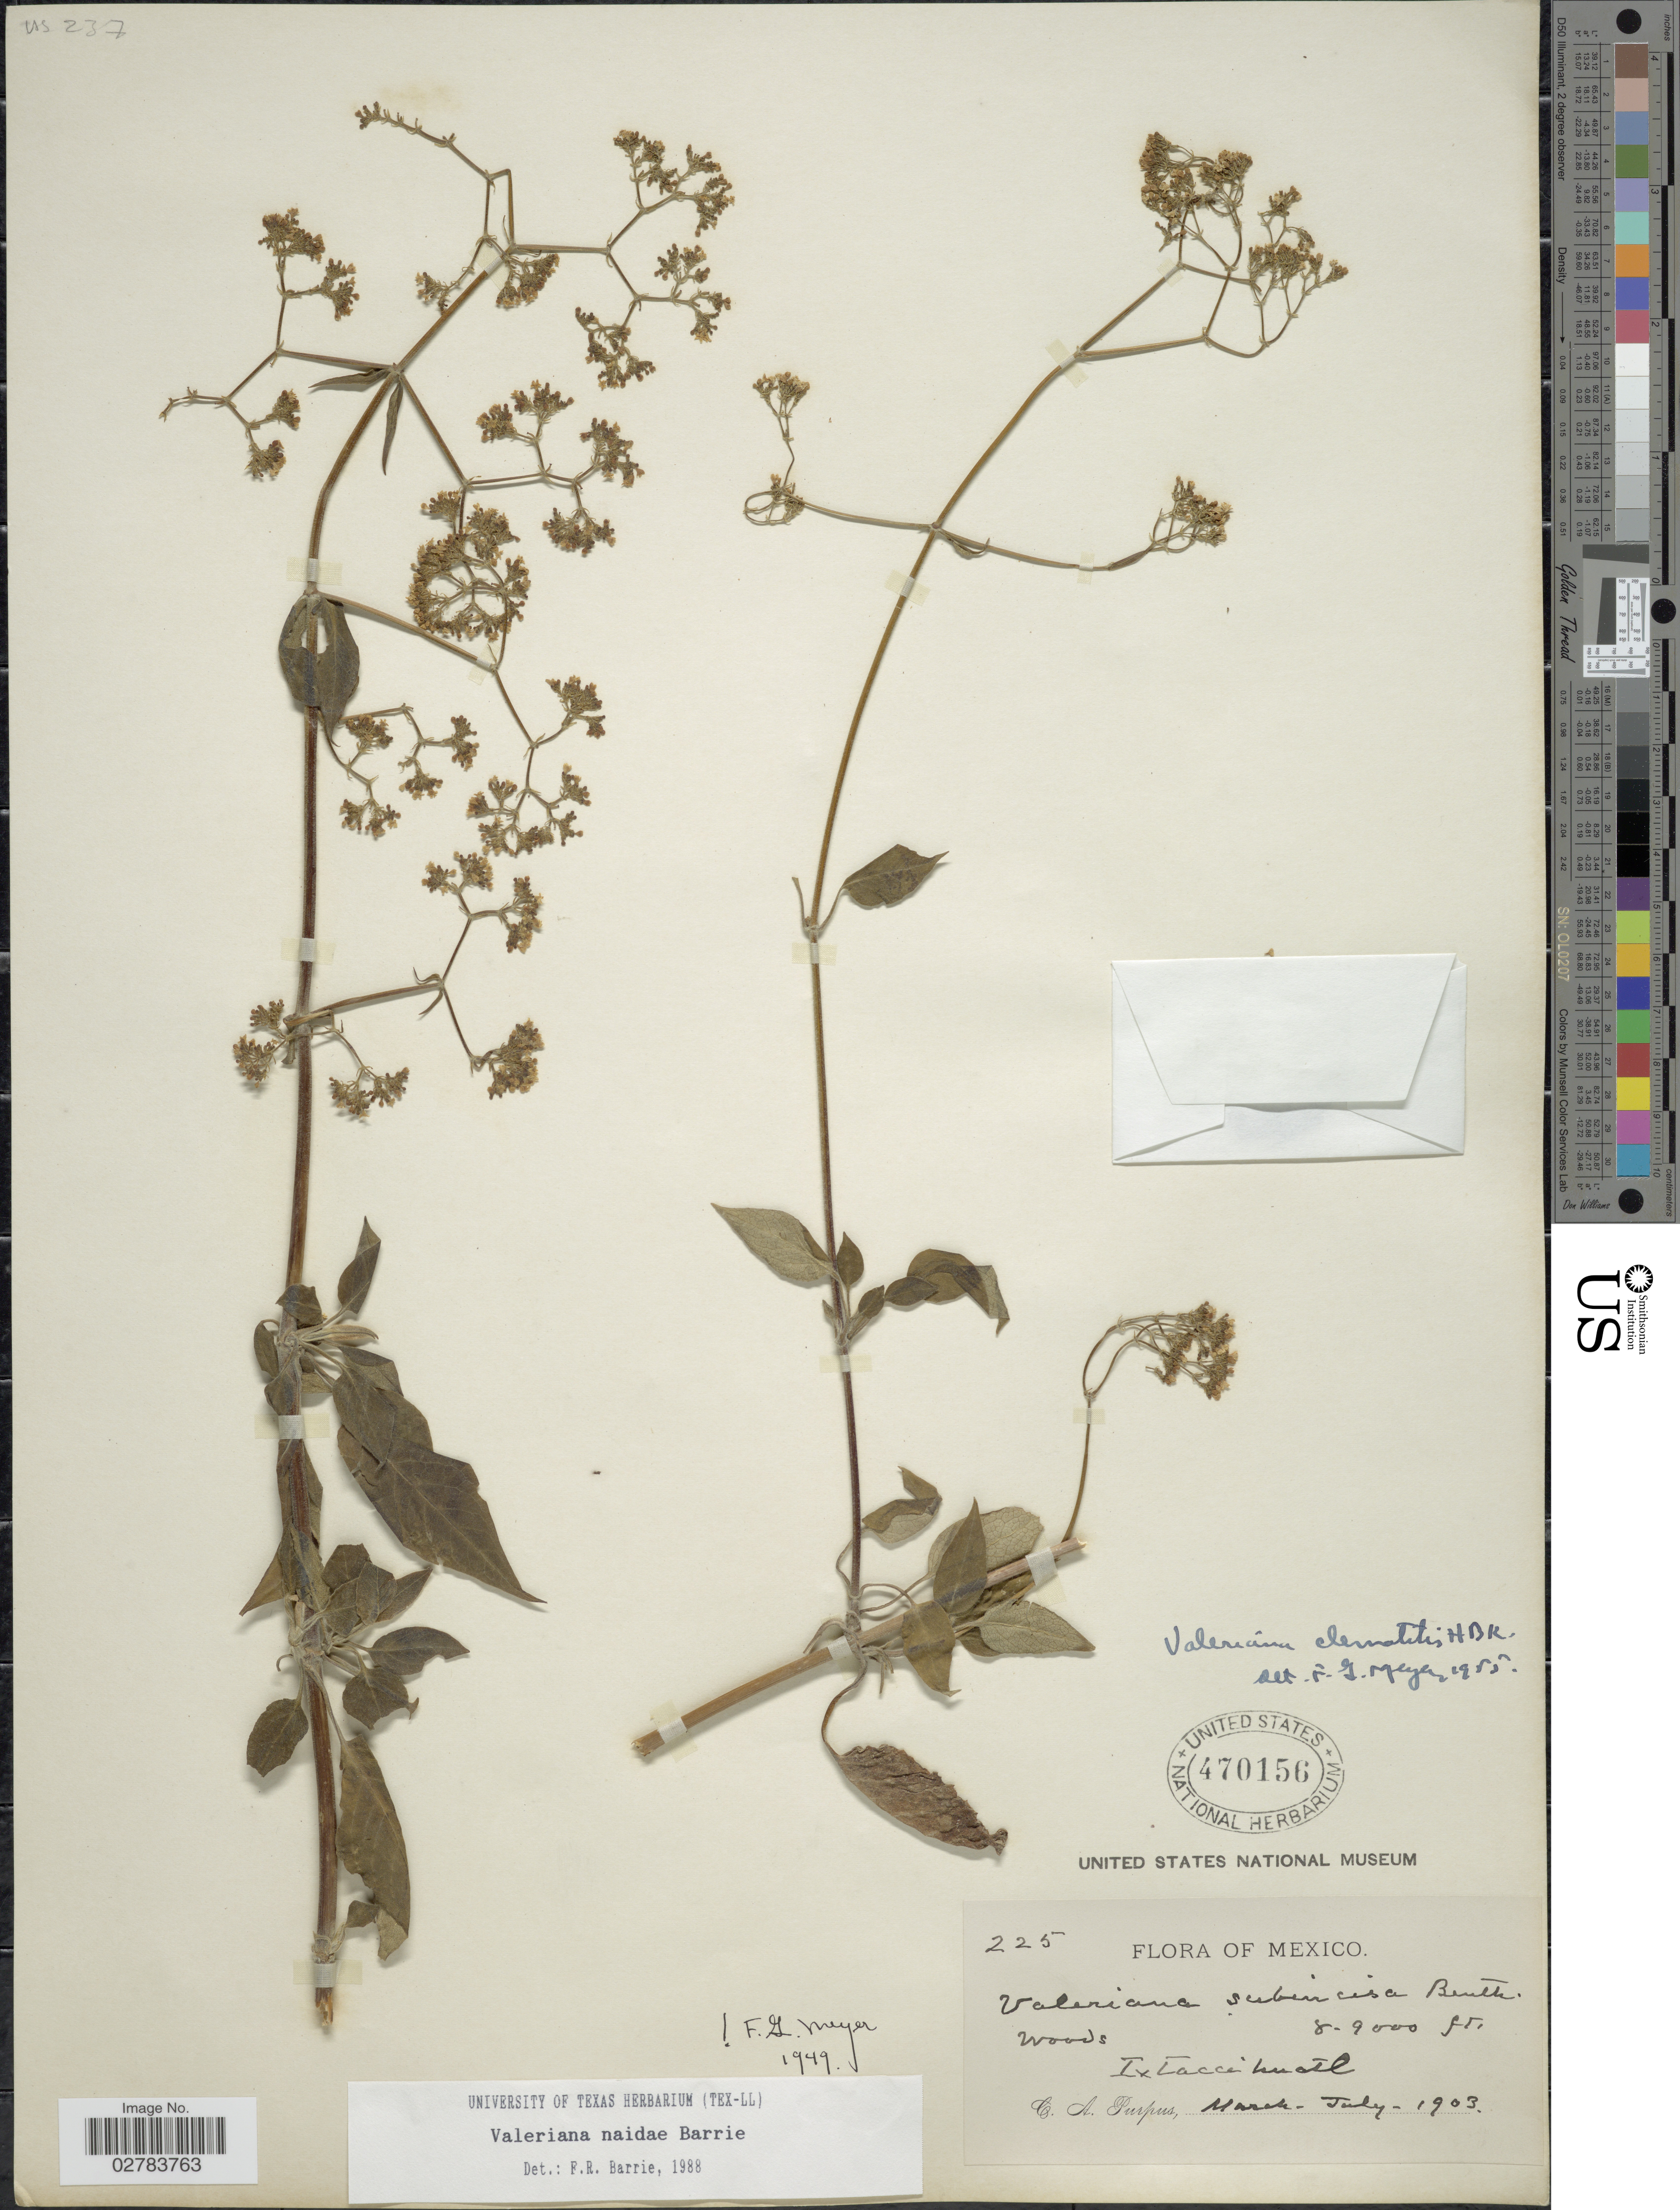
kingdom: Plantae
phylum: Tracheophyta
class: Magnoliopsida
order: Dipsacales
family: Caprifoliaceae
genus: Valeriana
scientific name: Valeriana naidae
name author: Barrie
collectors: C. A. Purpus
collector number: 225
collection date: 1903-03/1903-07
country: Mexico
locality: Ixtaccihuatl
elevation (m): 2438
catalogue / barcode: US 470156